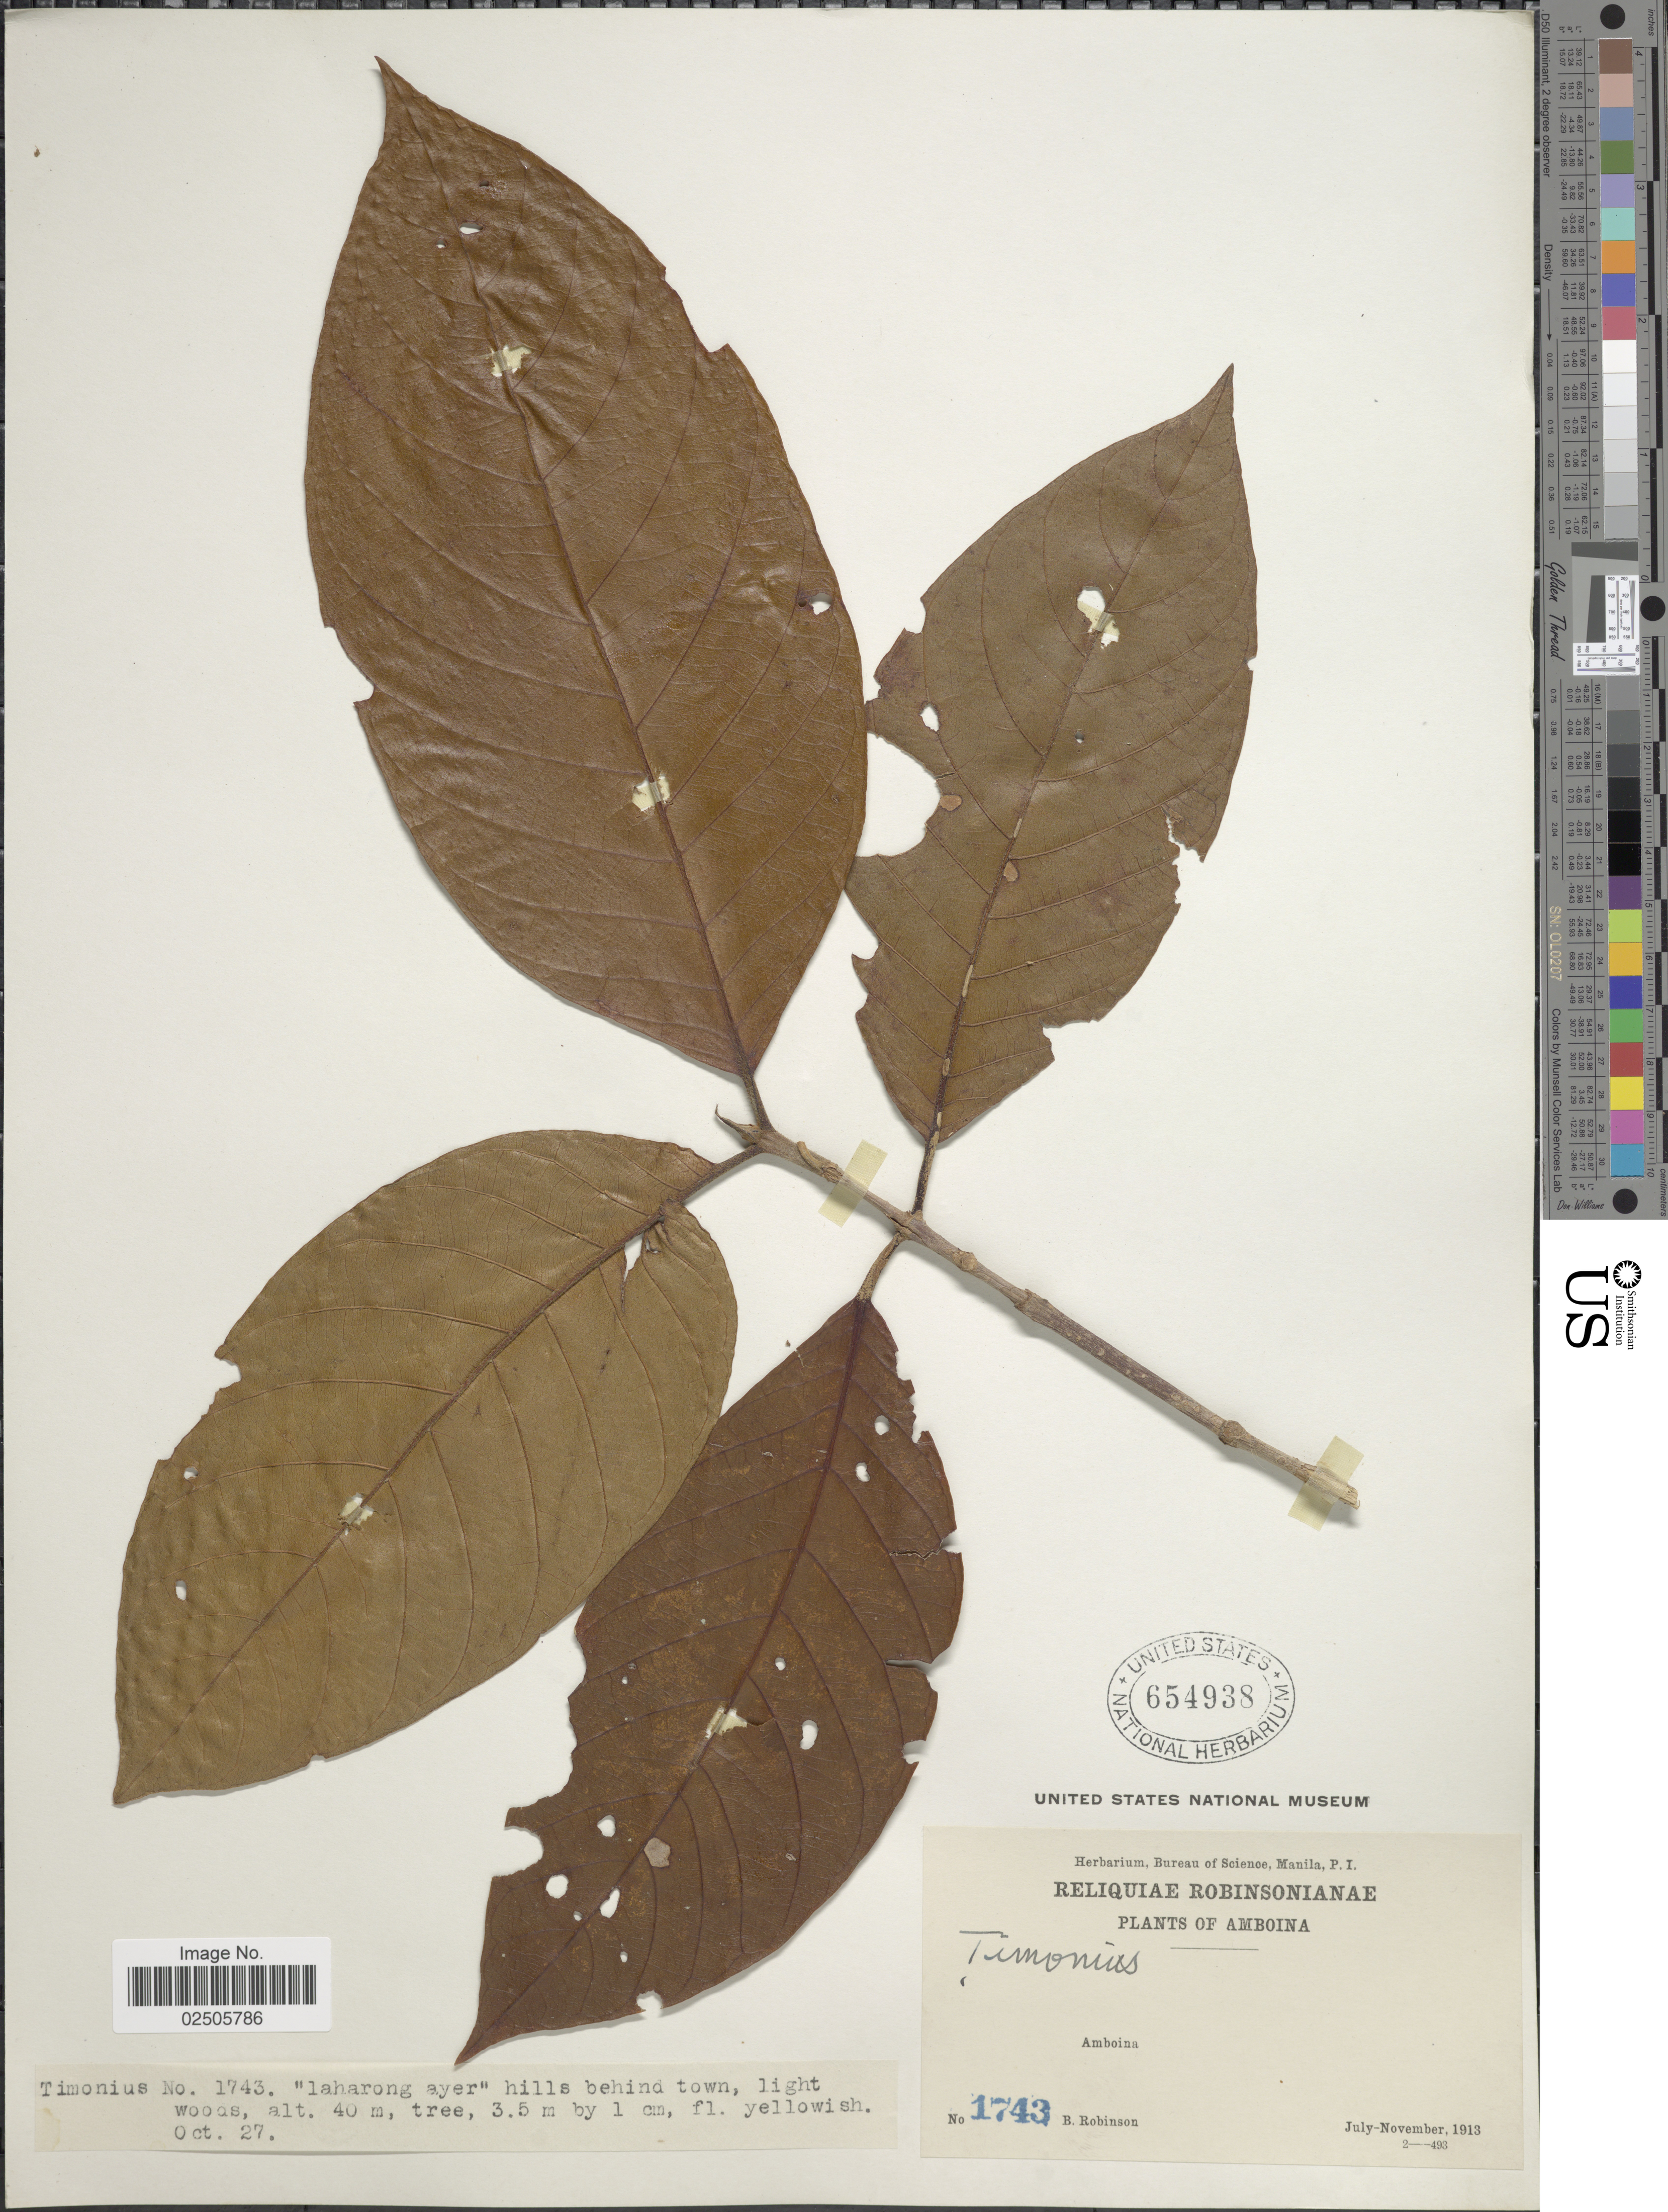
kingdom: Plantae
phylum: Tracheophyta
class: Magnoliopsida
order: Gentianales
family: Rubiaceae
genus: Timonius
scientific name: Timonius sp.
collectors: B. Robinson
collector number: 1743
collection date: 1913-10-27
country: Indonesia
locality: Amboina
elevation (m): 40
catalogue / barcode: US 654938